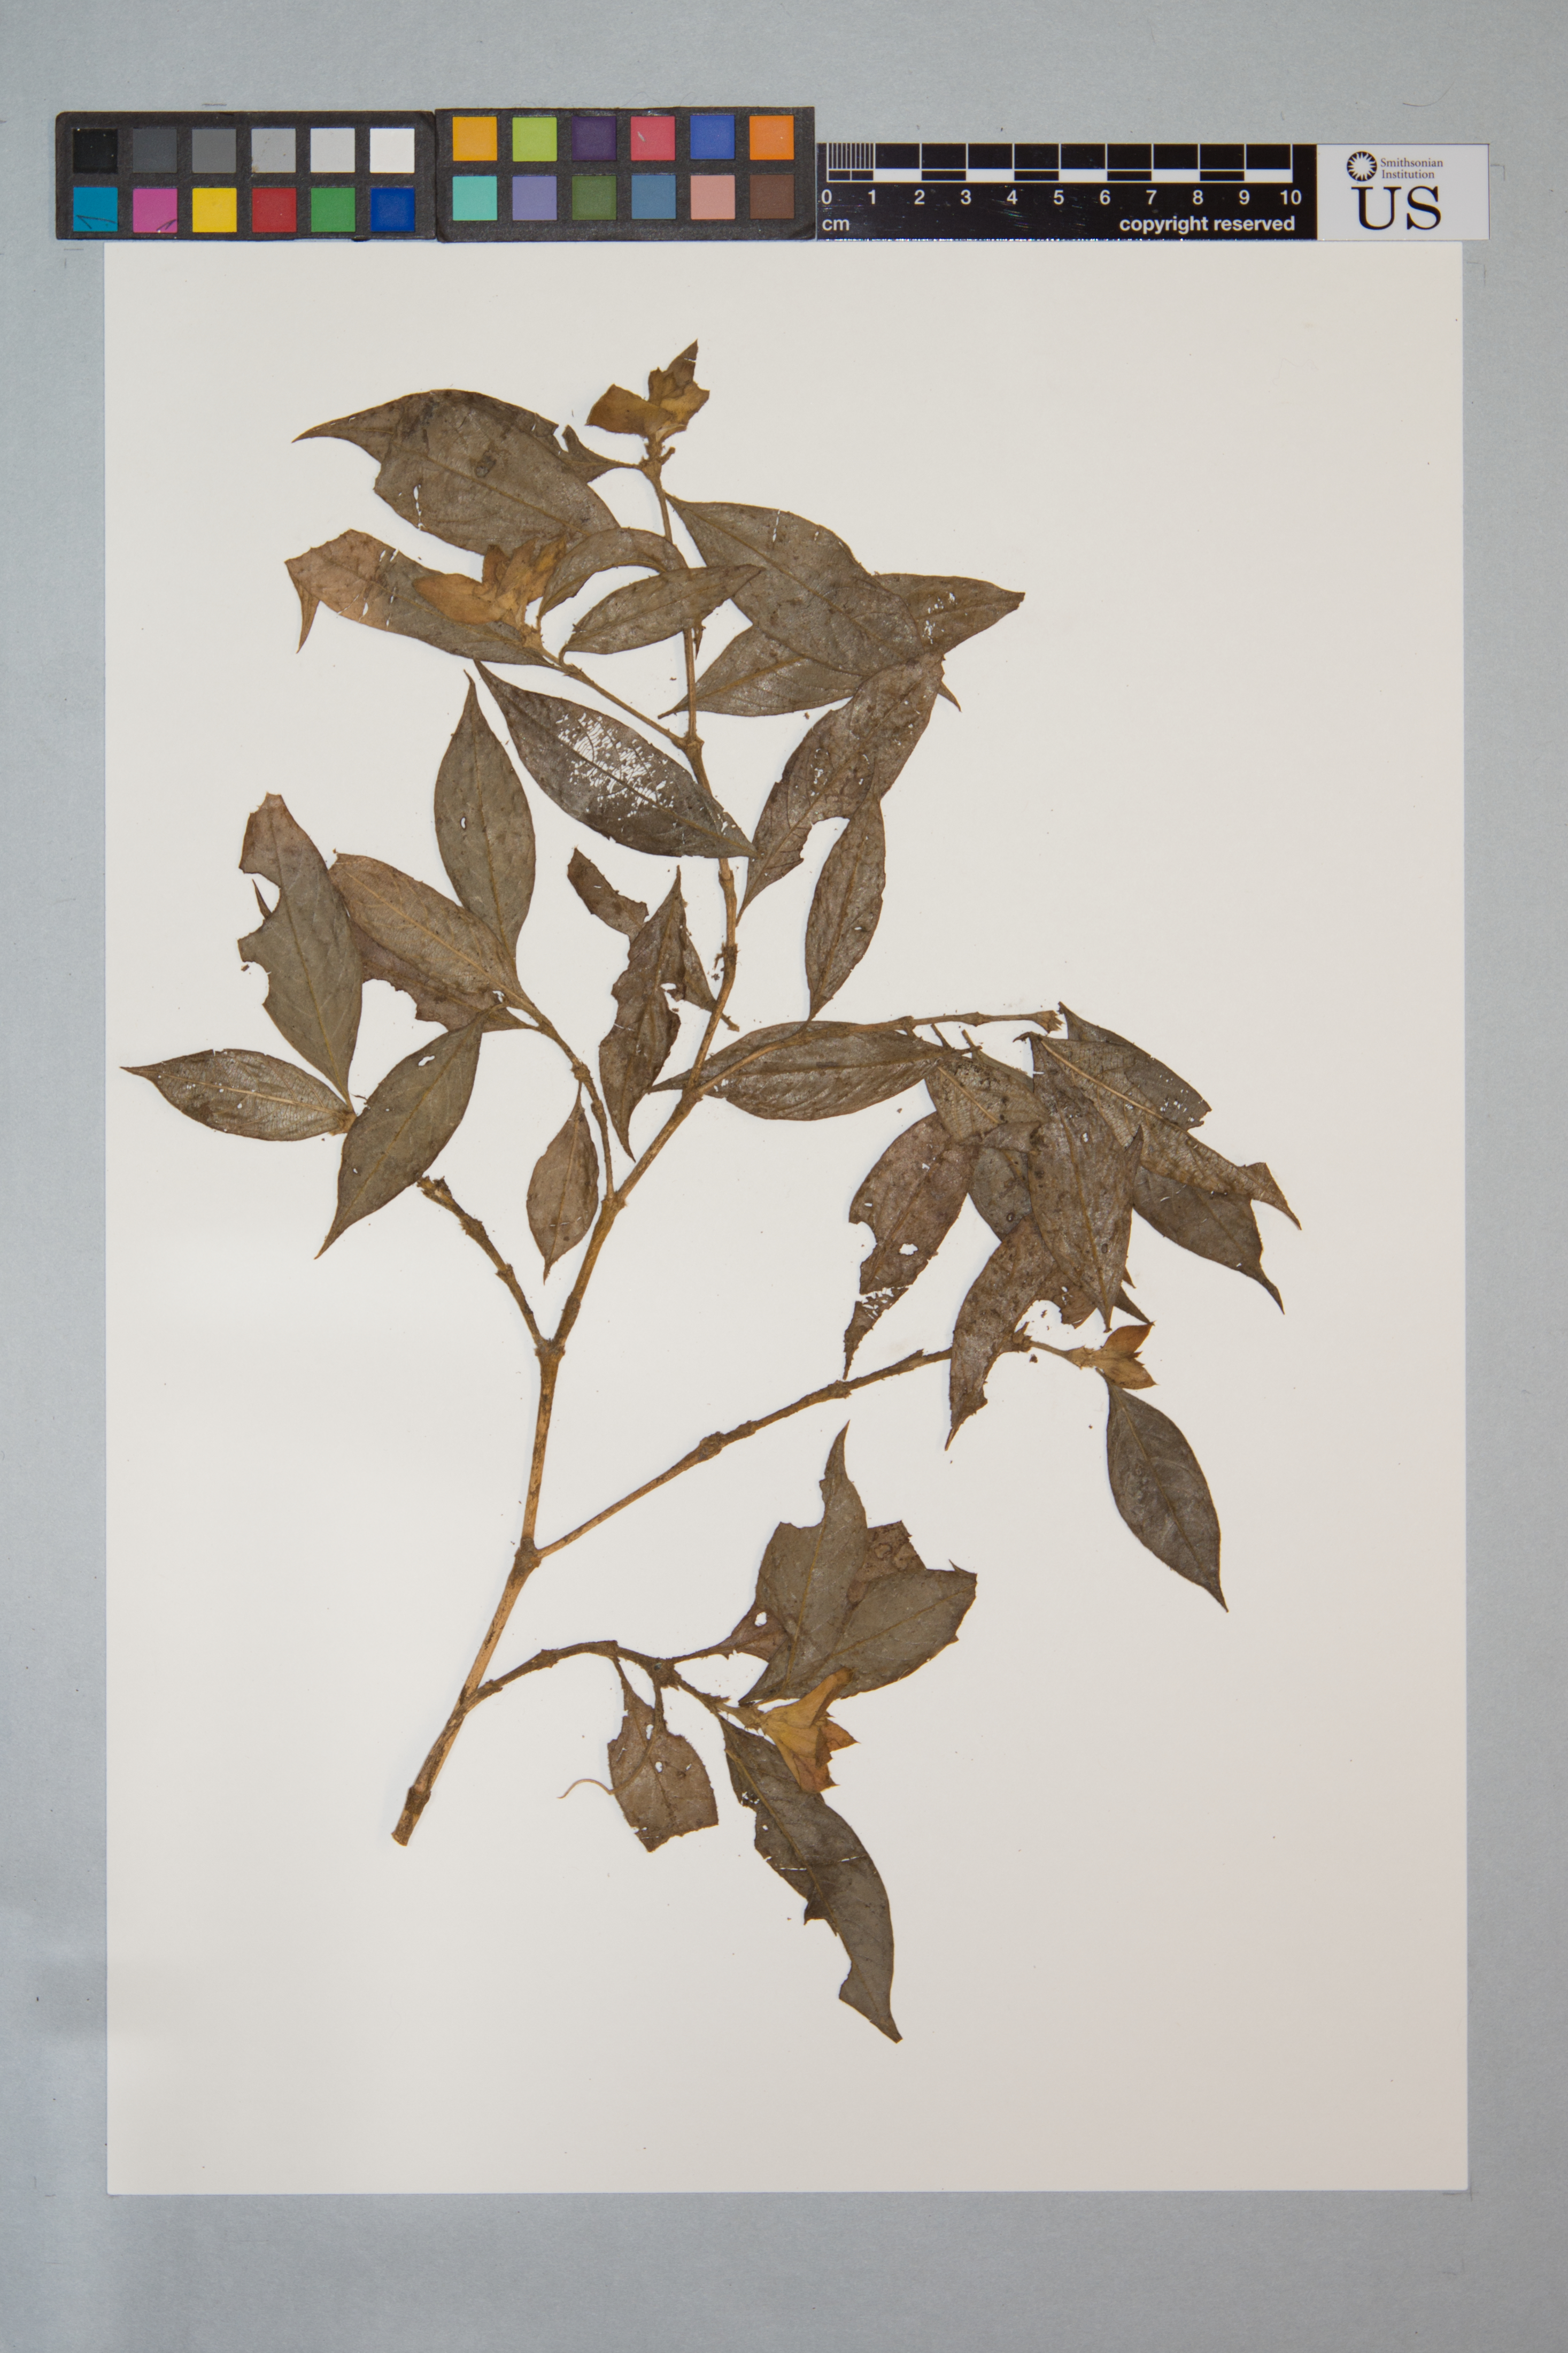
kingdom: Plantae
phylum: Tracheophyta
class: Magnoliopsida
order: Gentianales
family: Rubiaceae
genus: Psychotria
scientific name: Psychotria potaroensis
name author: (Sandwith) Steyerm.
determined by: Kirkbride, J. H.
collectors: J. J. Pipoly, G. Gharbarran & G. Samuels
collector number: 10687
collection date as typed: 26 February 1987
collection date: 1987-02-26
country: Guyana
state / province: Cuyuni-Mazaruni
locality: Foothills immediately S of Mt. Ayanganna; ±1 km W of Pong Creek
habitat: Swamp and montane forest. Dominants: Inga, Dicymbe, and Swartzia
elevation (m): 550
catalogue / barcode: US 3270344